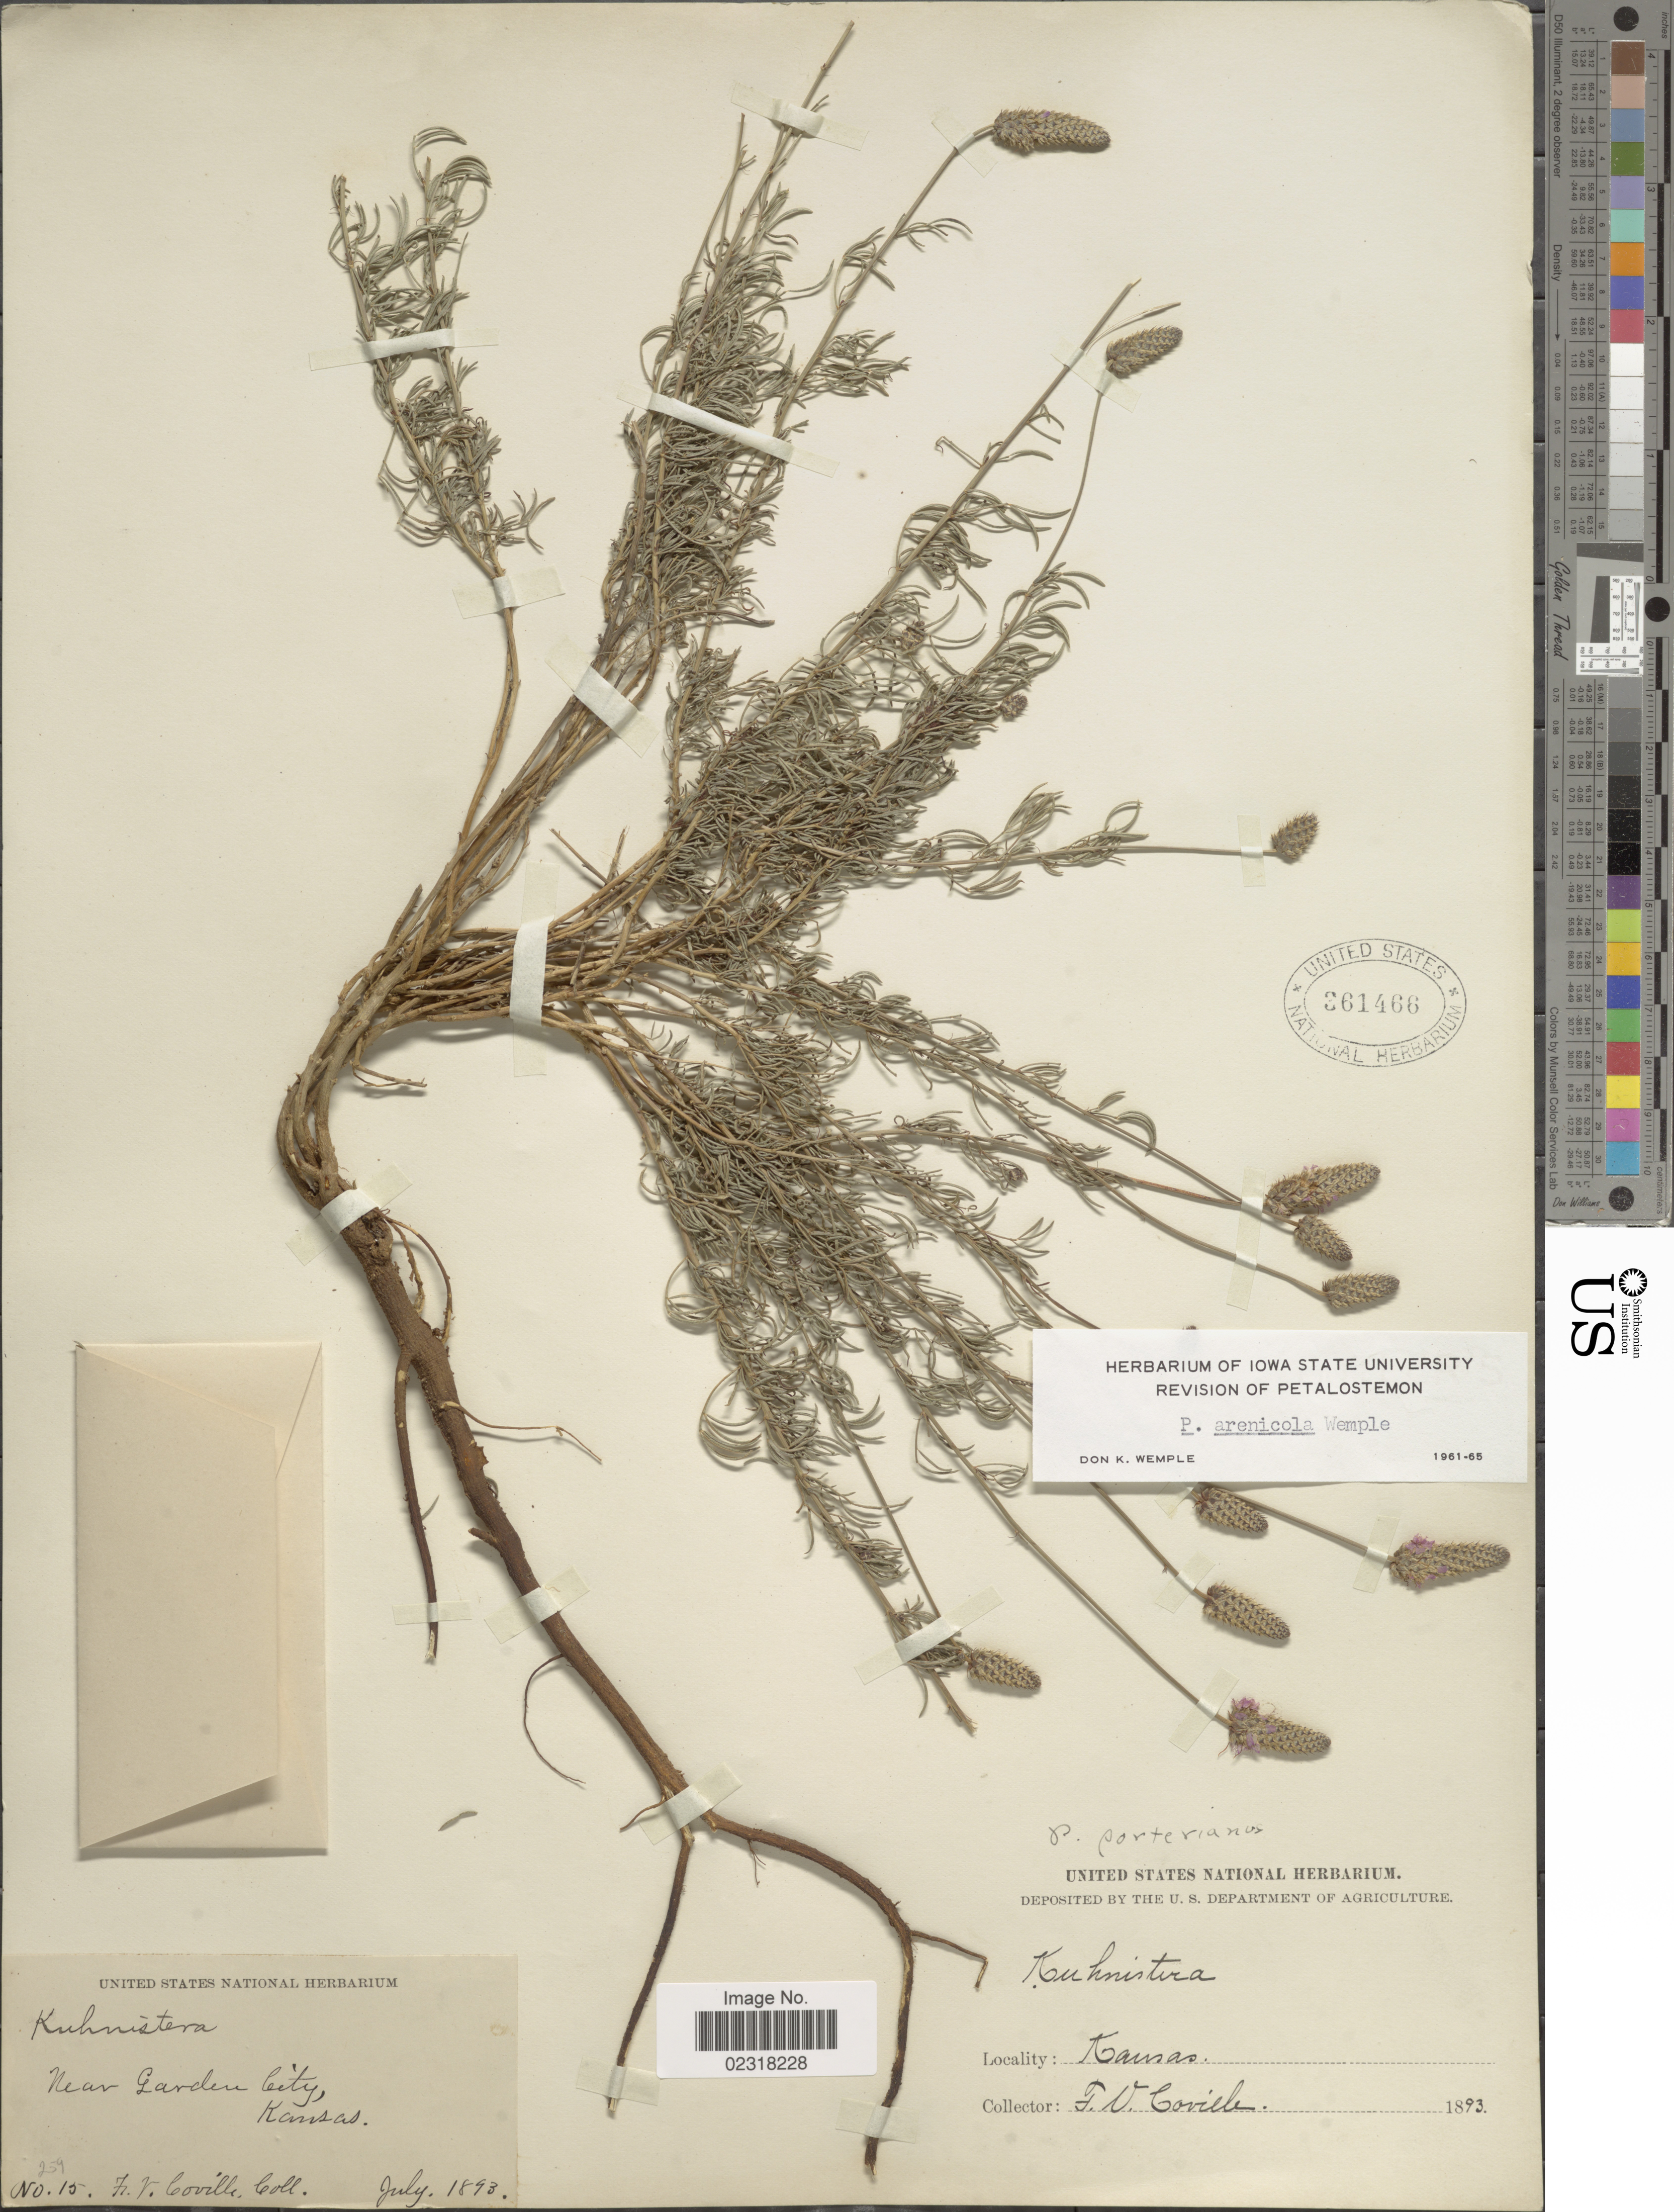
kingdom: Plantae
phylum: Tracheophyta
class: Magnoliopsida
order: Fabales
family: Fabaceae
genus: Dalea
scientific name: Dalea purpurea var. arenicola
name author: (Wemple) Barneby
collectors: F. V. Coville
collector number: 15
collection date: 1893-07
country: United States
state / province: Kansas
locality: Near Garden City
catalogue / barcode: US 361466